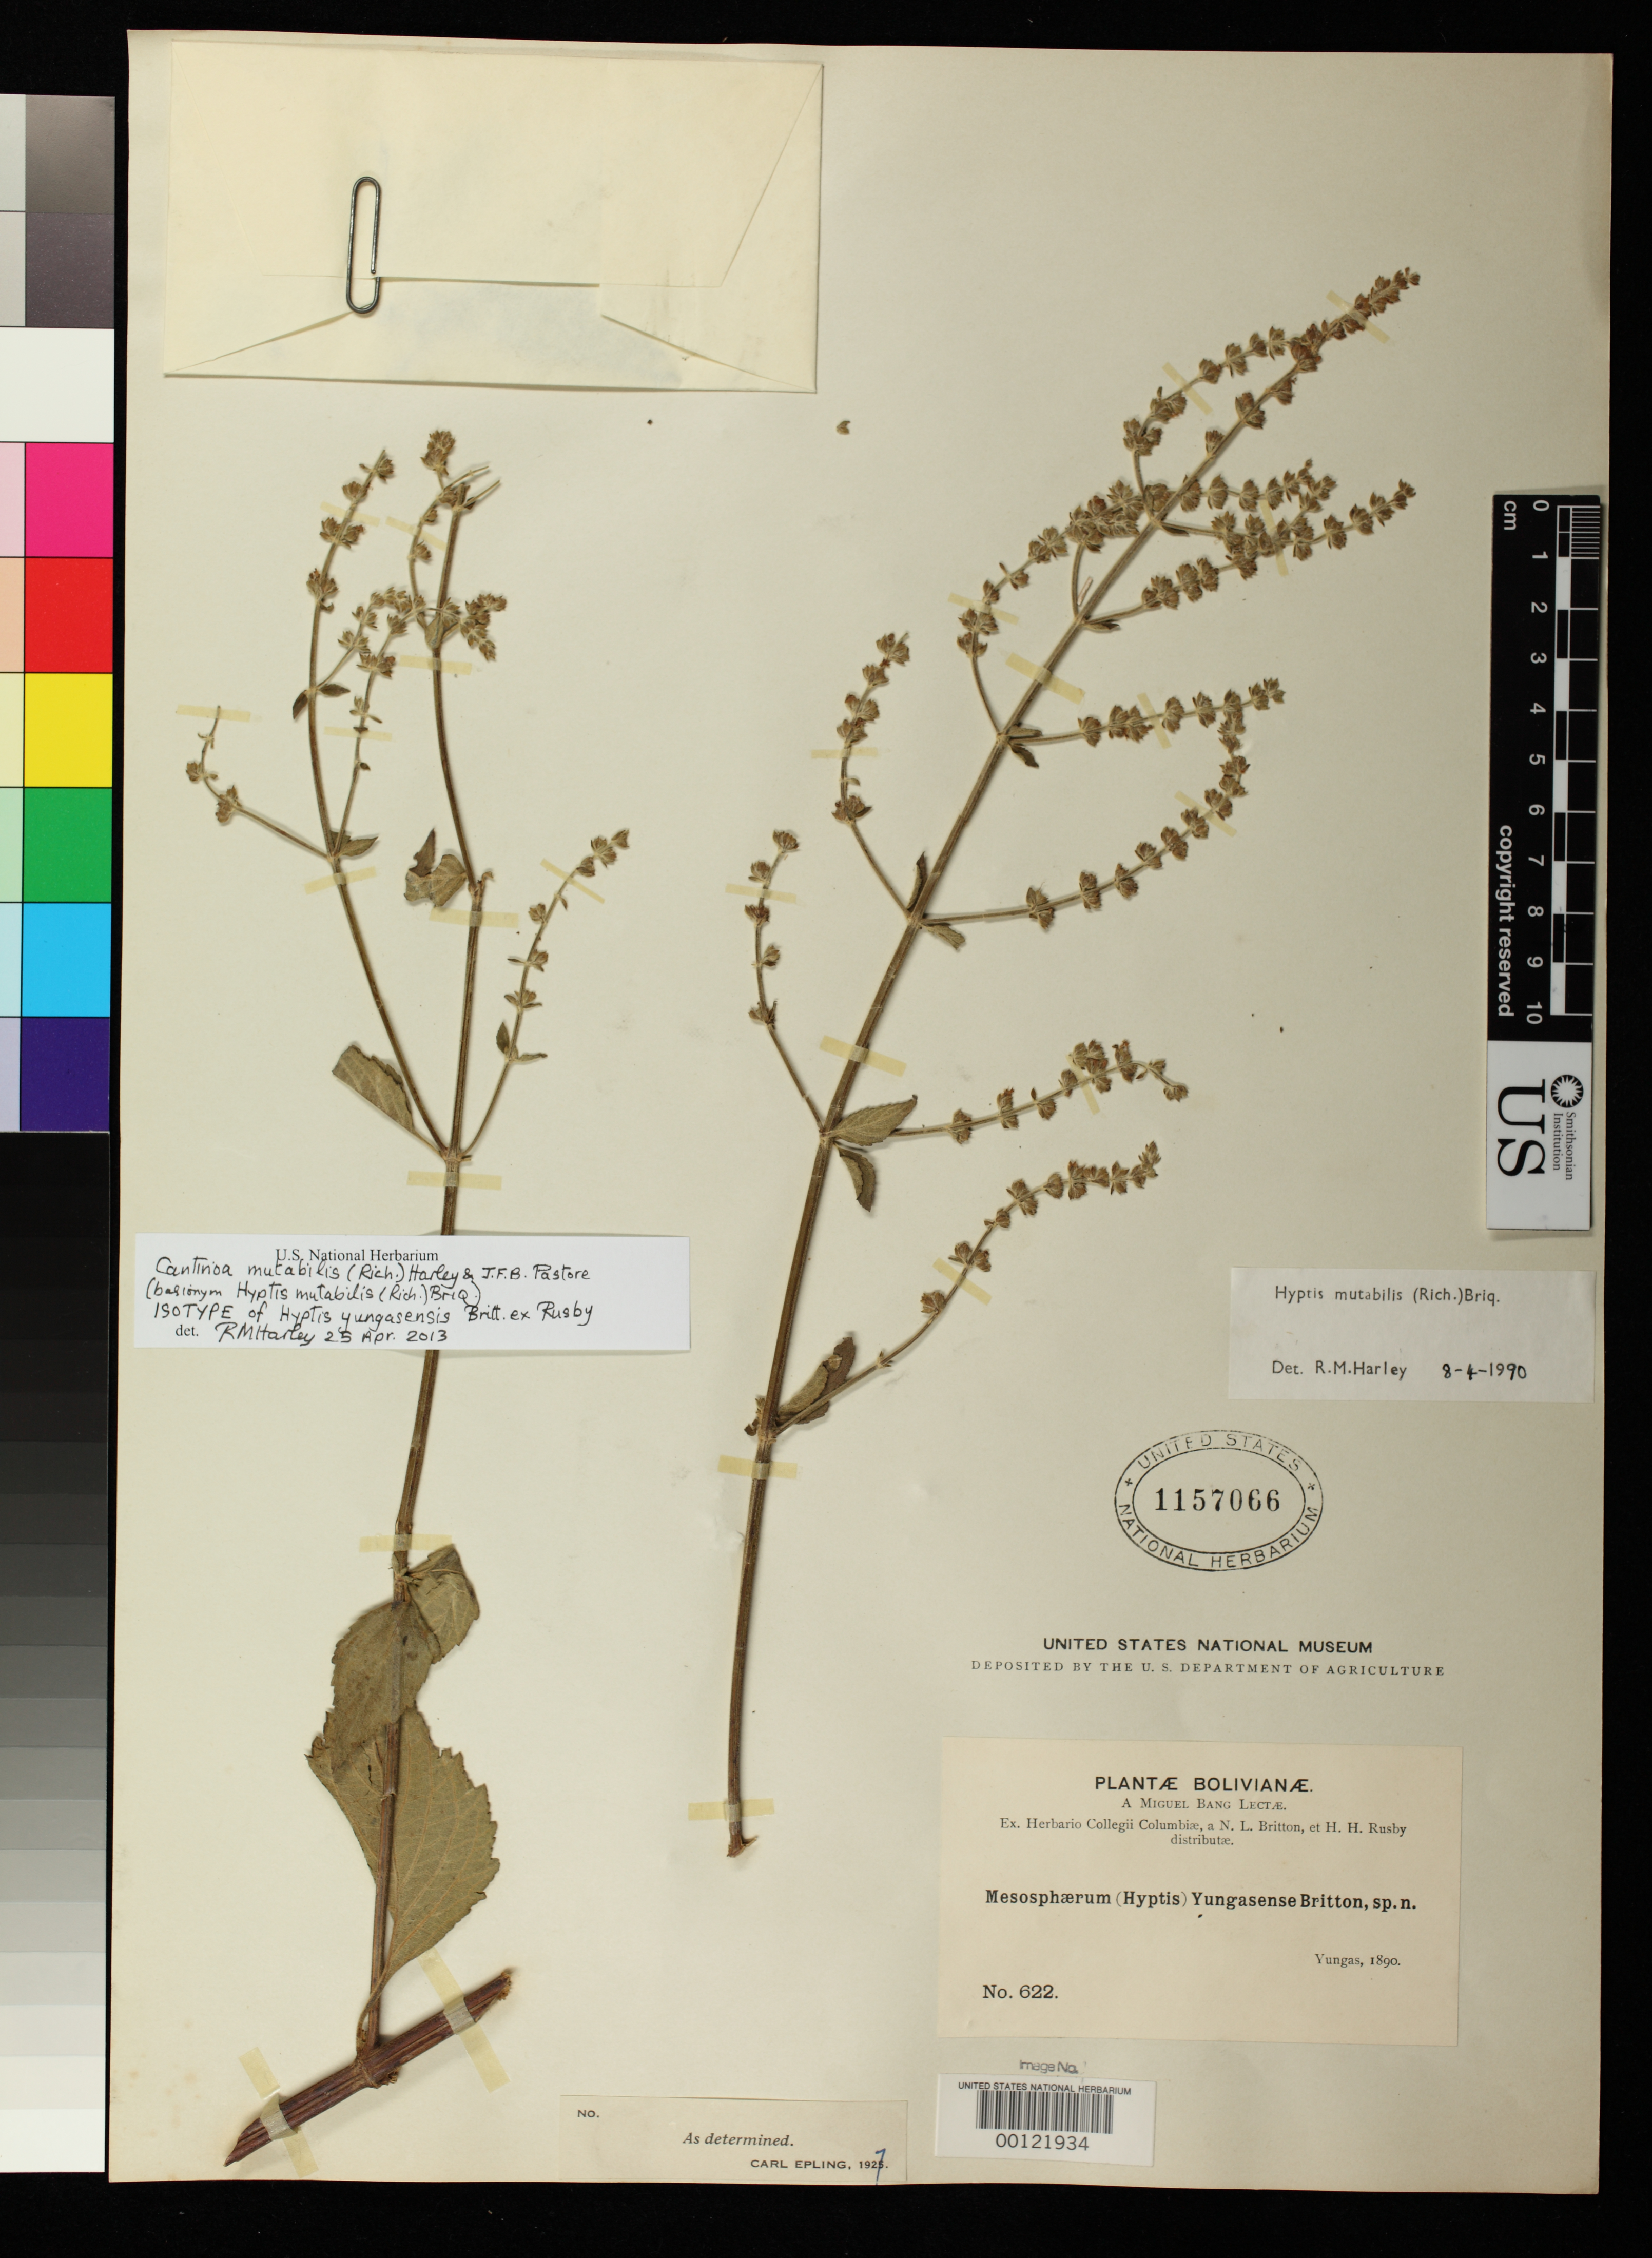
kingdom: Plantae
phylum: Tracheophyta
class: Magnoliopsida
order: Lamiales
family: Lamiaceae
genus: Mesosphaerum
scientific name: Mesosphaerum yungasense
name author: Britton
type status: Isotype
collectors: M. Bang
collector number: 622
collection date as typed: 1890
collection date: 1890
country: Bolivia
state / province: La Paz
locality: Yungas.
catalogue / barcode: US 1157066